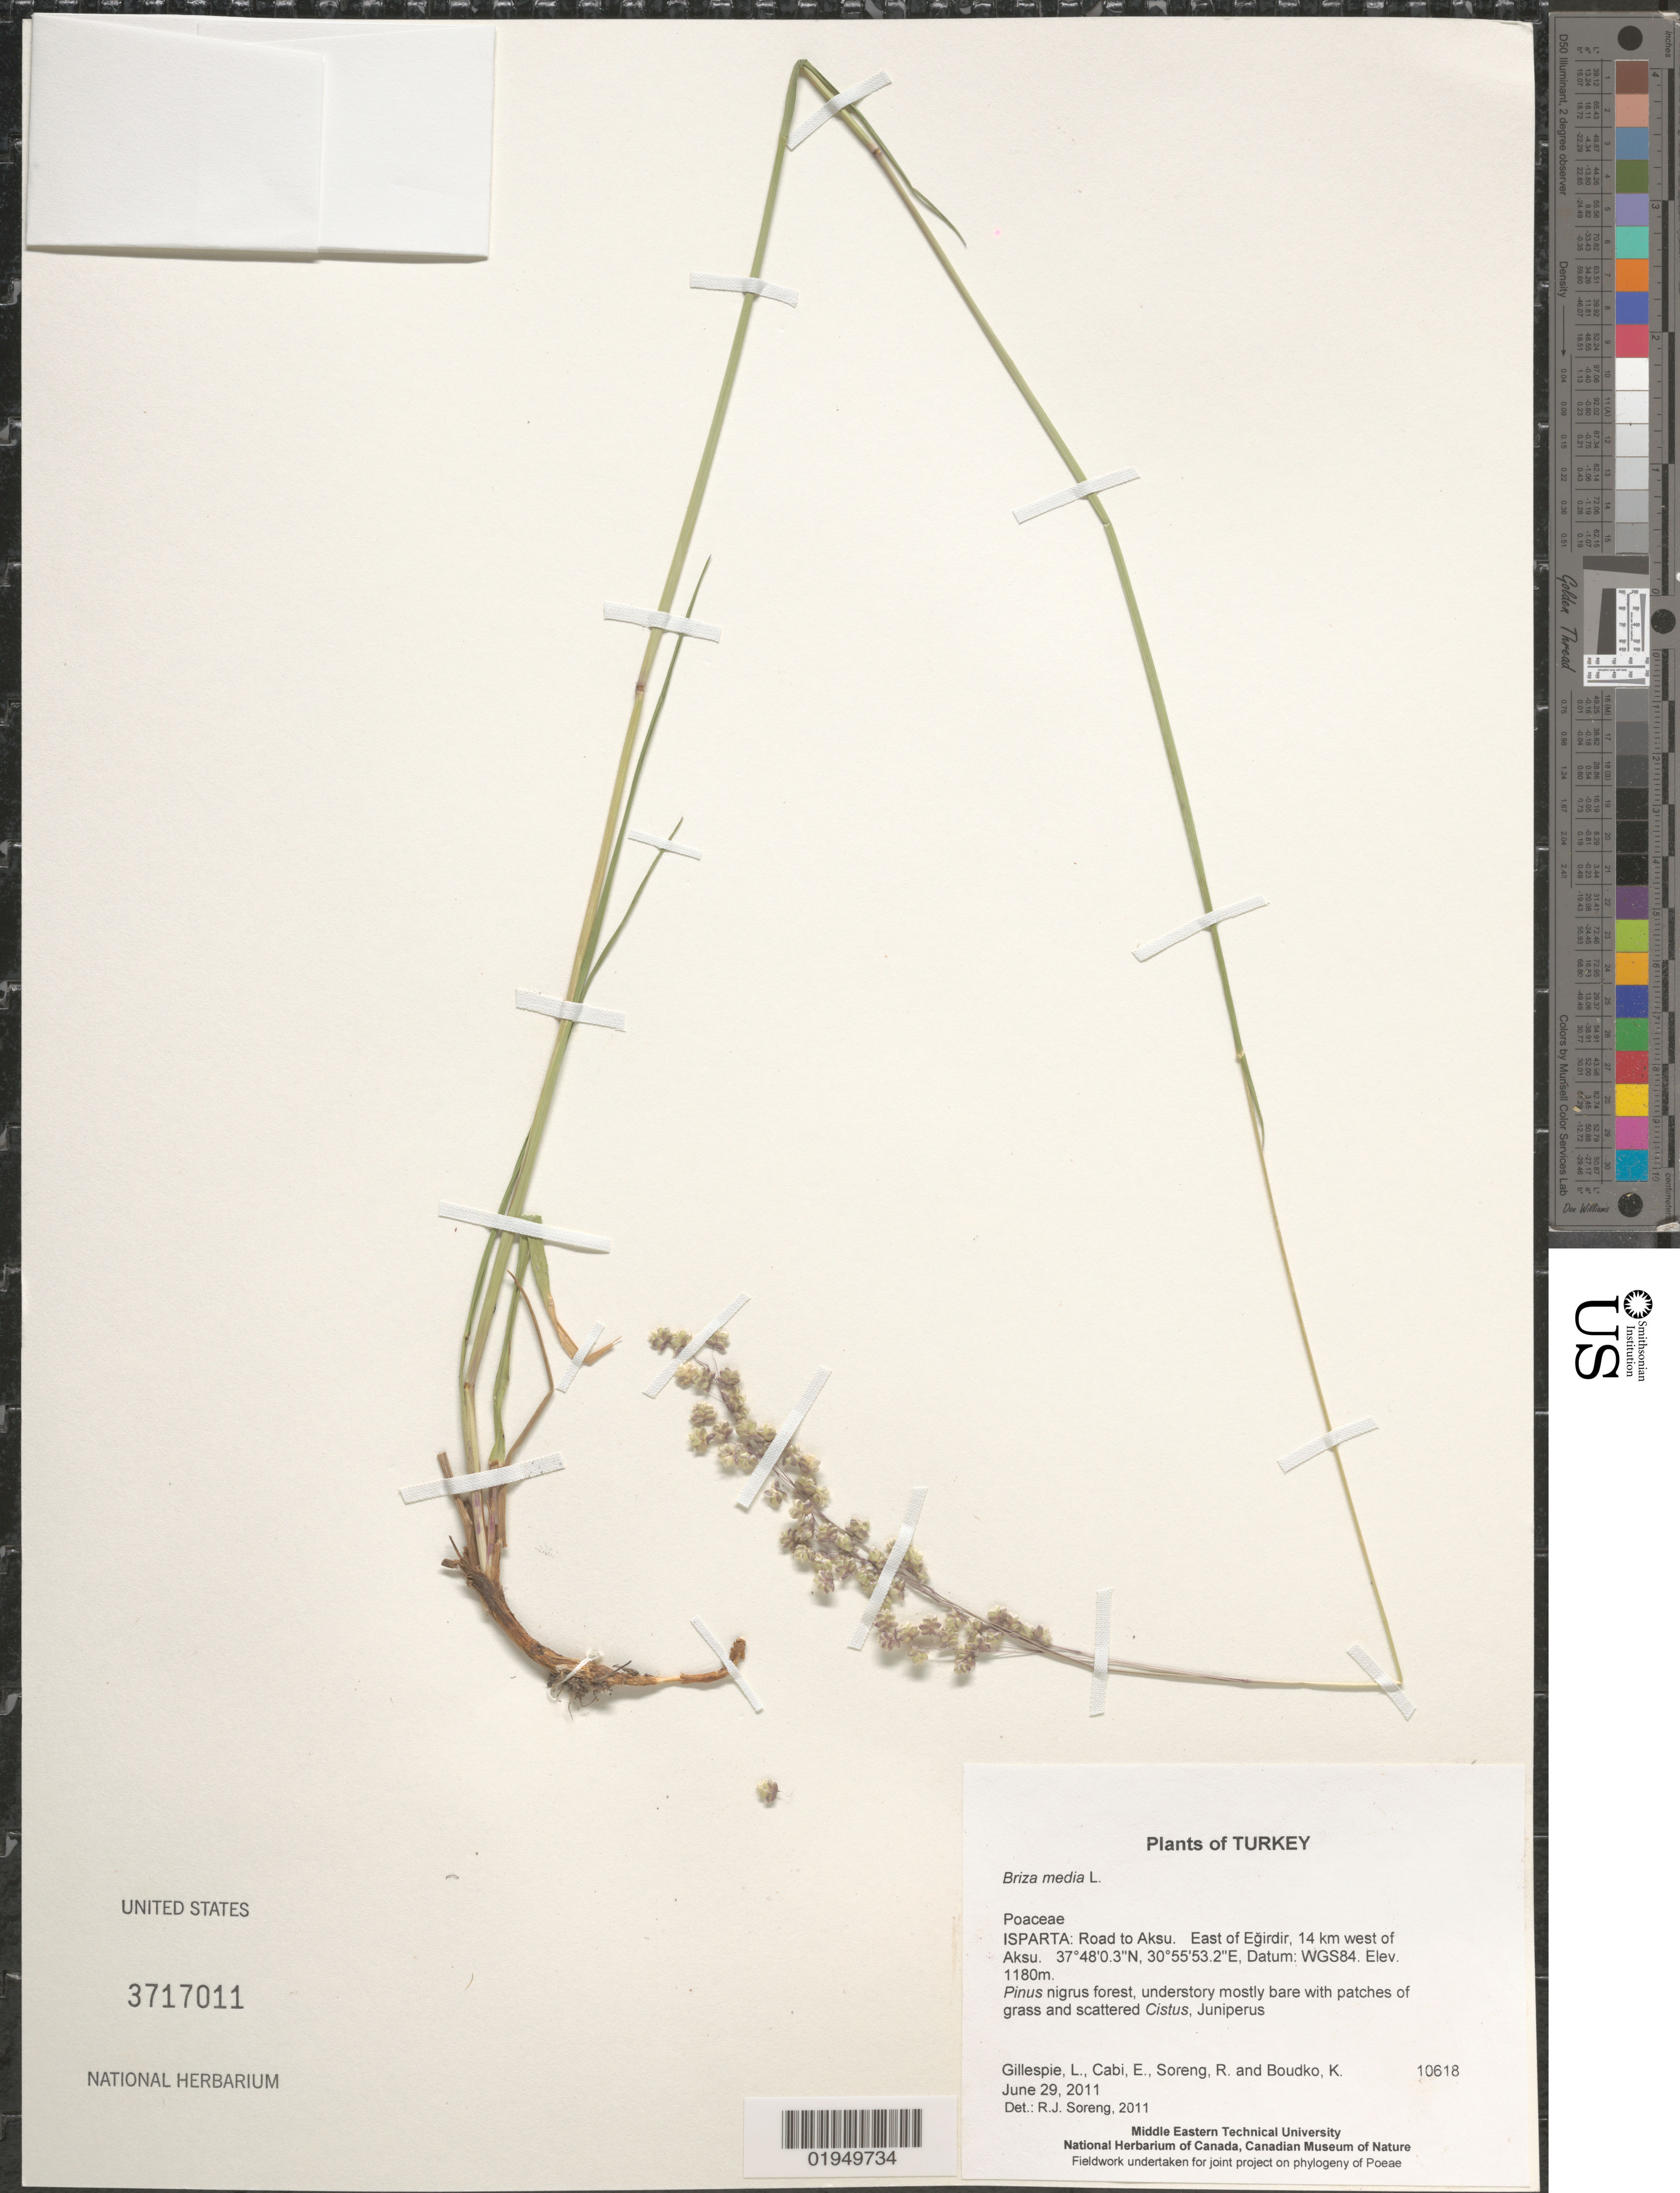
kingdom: Plantae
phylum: Tracheophyta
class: Liliopsida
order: Poales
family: Poaceae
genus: Briza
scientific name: Briza media subsp. media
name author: L.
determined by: Soreng, Robert J., Research Associate (BOT), Smithsonian Institution - National Museum of Natural History (UNITED STATES)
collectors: L. J. Gillespie, E. Cabi, R. J. Soreng & K. Boudko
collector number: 10618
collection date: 2011-06-29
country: Turkey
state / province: Isparta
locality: Road to Aksu. East of Egirdir, 14 km west of Aksu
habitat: Pinus nigrus forest, understory mostly bare with patches of grass and scattered Cistus, Juniperus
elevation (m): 1180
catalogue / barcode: US 3717011